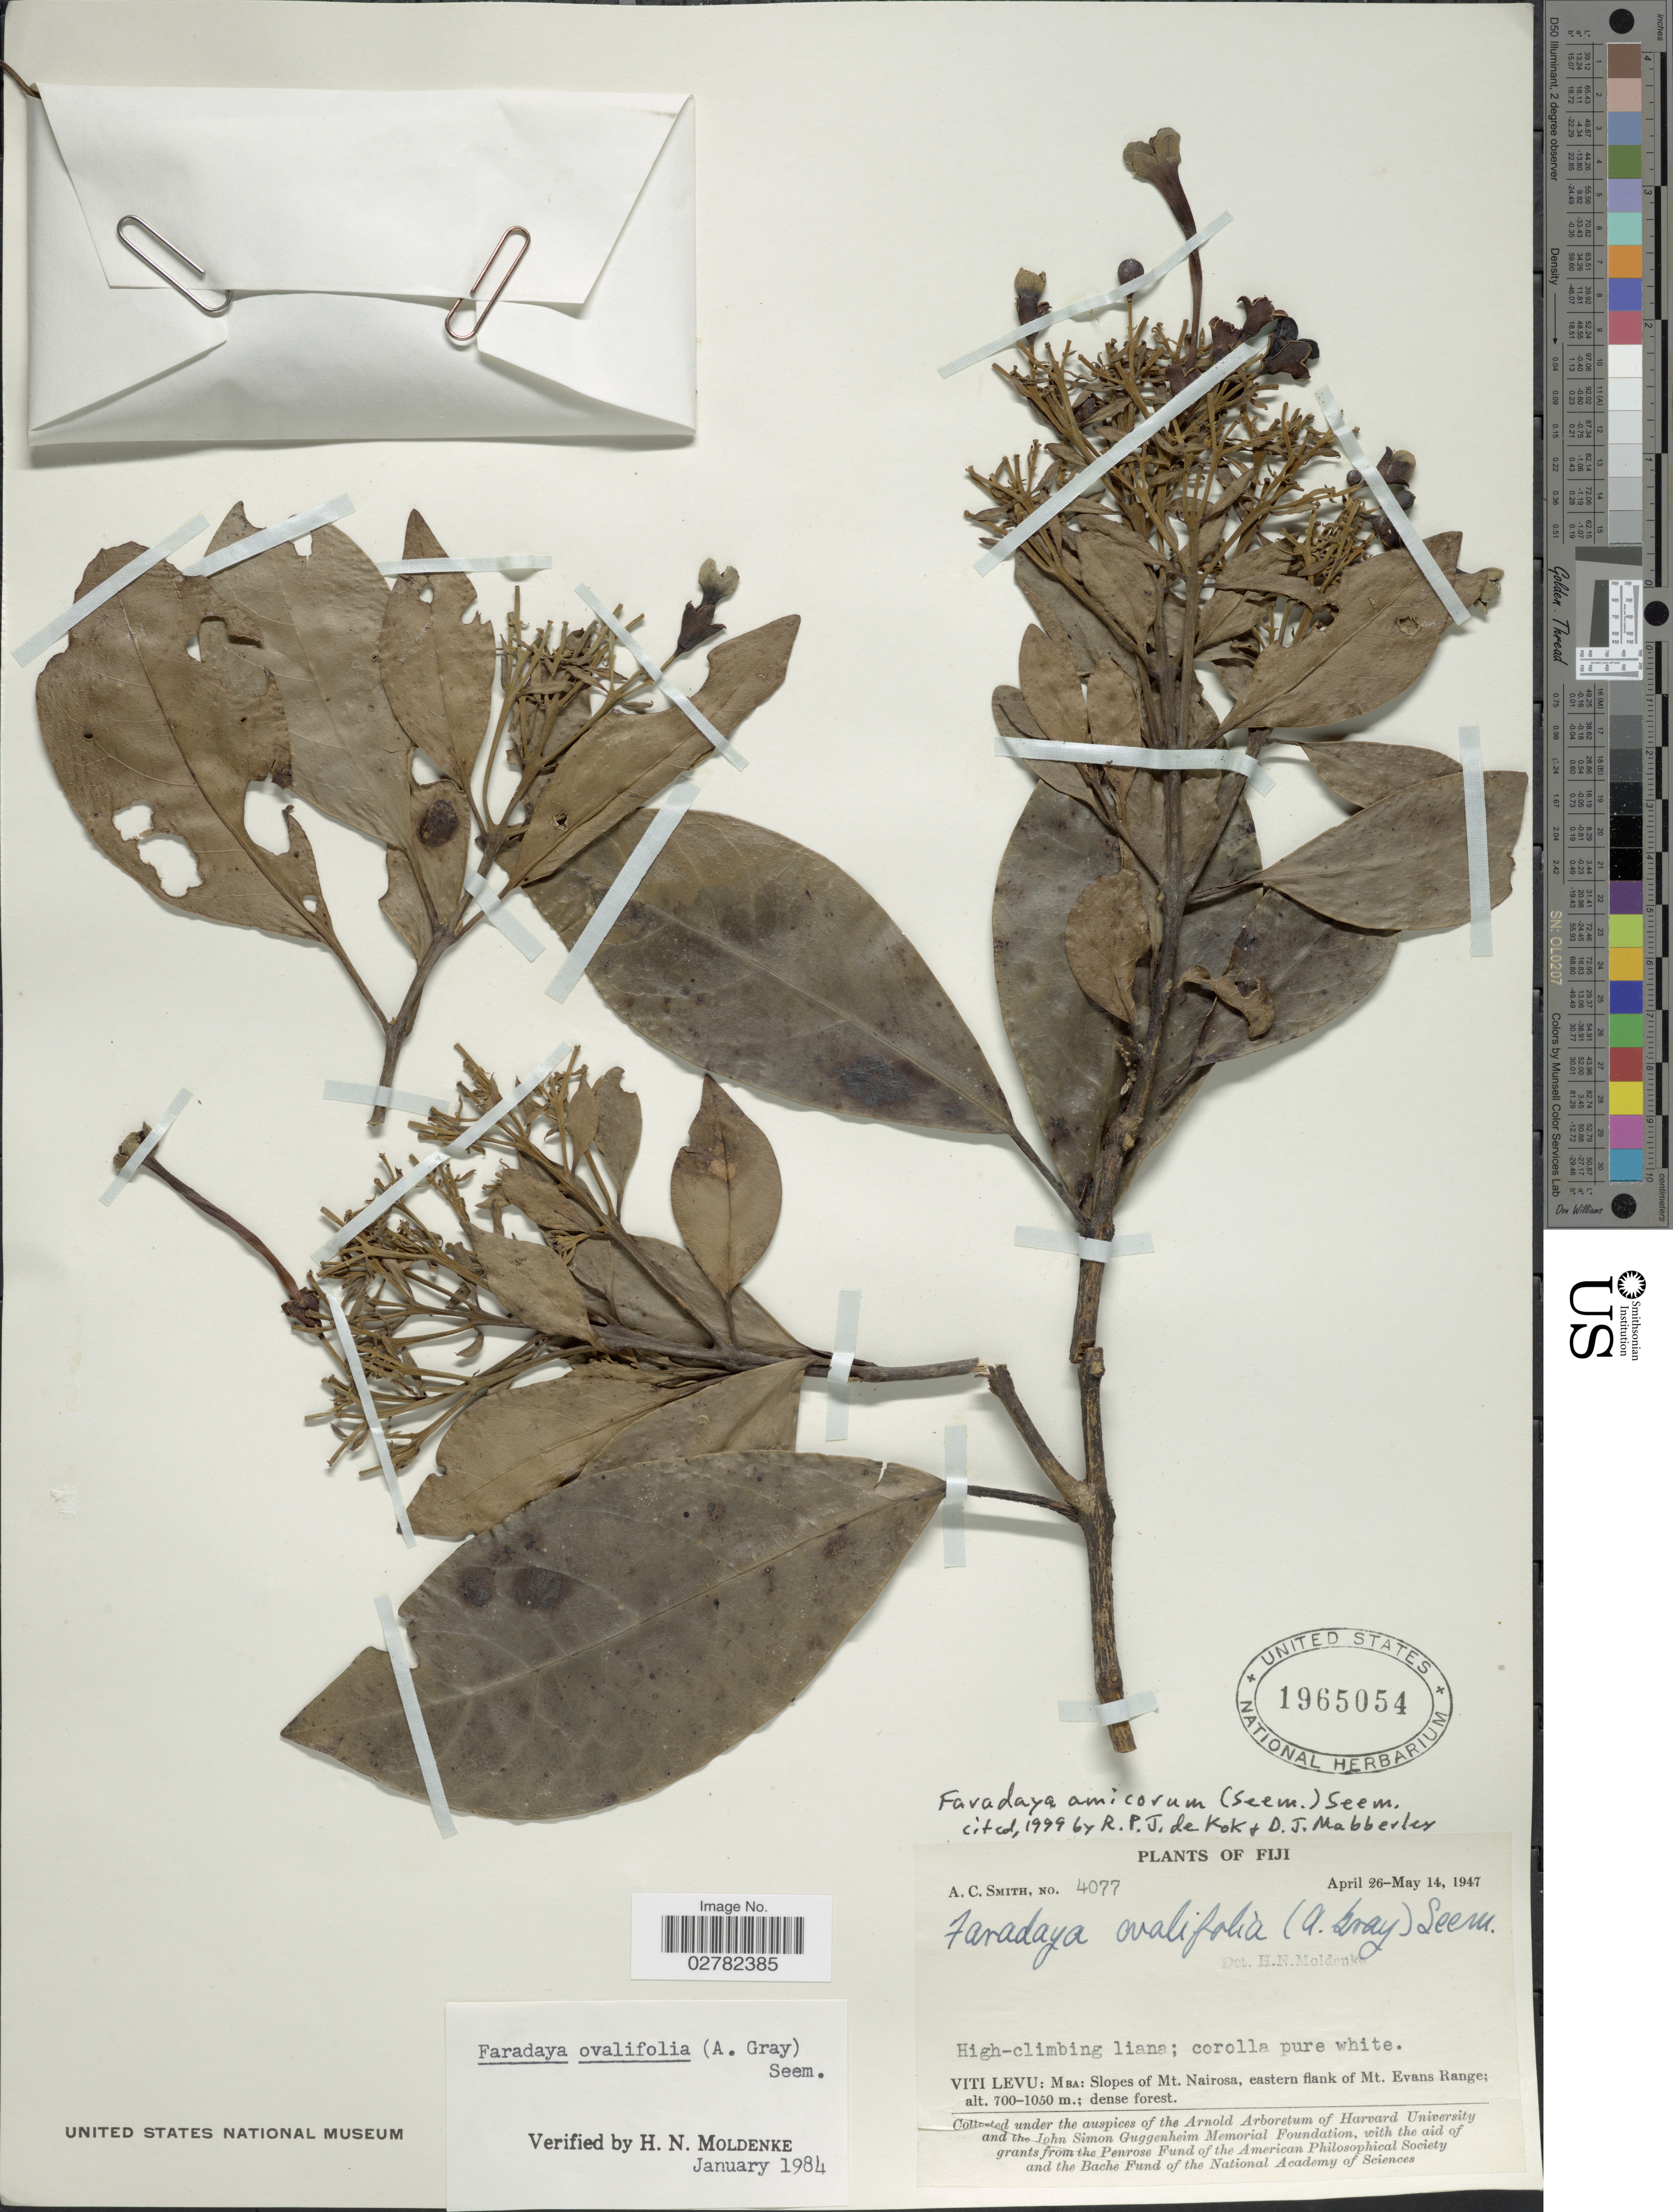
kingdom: Plantae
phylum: Tracheophyta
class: Magnoliopsida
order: Lamiales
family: Lamiaceae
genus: Faradaya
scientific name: Faradaya amicorum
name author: (Seem.) Seem.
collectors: A. C. Smith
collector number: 4077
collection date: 1947-04-26/1947-05-14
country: Fiji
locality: Viti Levu: Mba: Slopes of Mt. Nairoso, eastern flank of Mt. Evans Range.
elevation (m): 700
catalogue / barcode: US 1965054